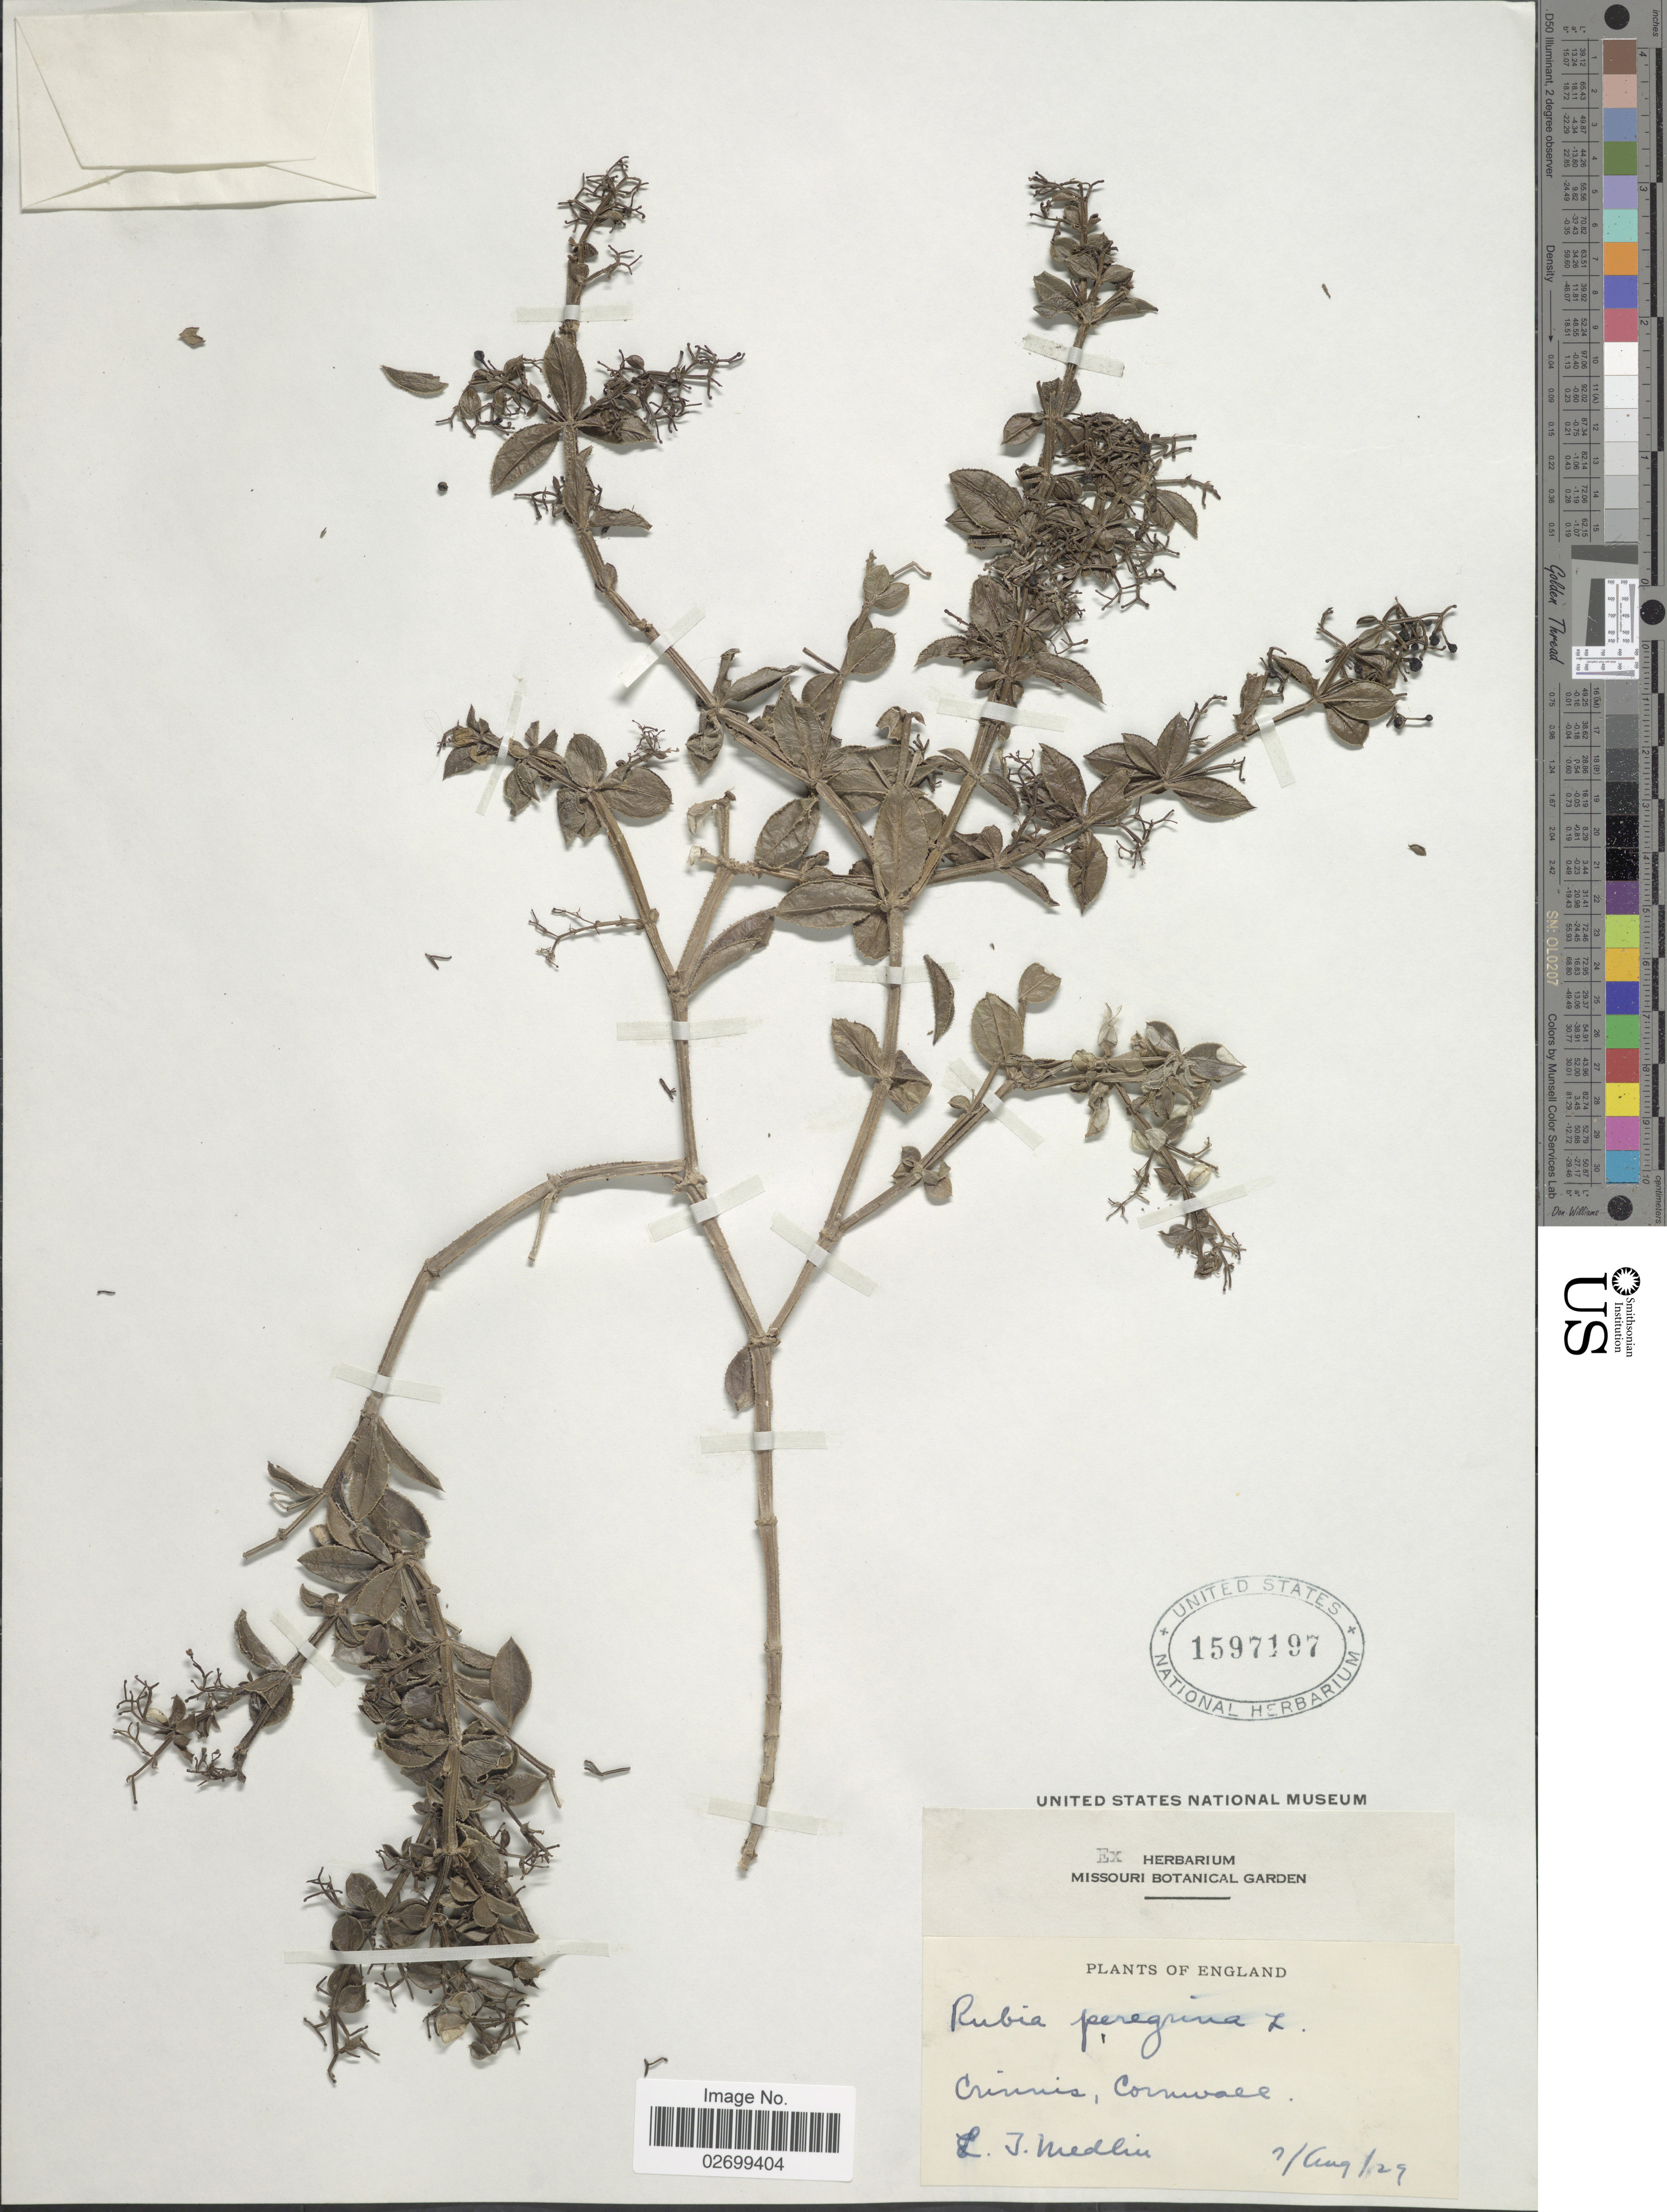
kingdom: Plantae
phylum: Tracheophyta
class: Magnoliopsida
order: Gentianales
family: Rubiaceae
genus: Rubia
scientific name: Rubia peregrina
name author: L.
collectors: L. Medlin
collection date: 1929-08-07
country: United Kingdom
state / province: England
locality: Crinnis, Cornwall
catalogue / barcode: US 1597197